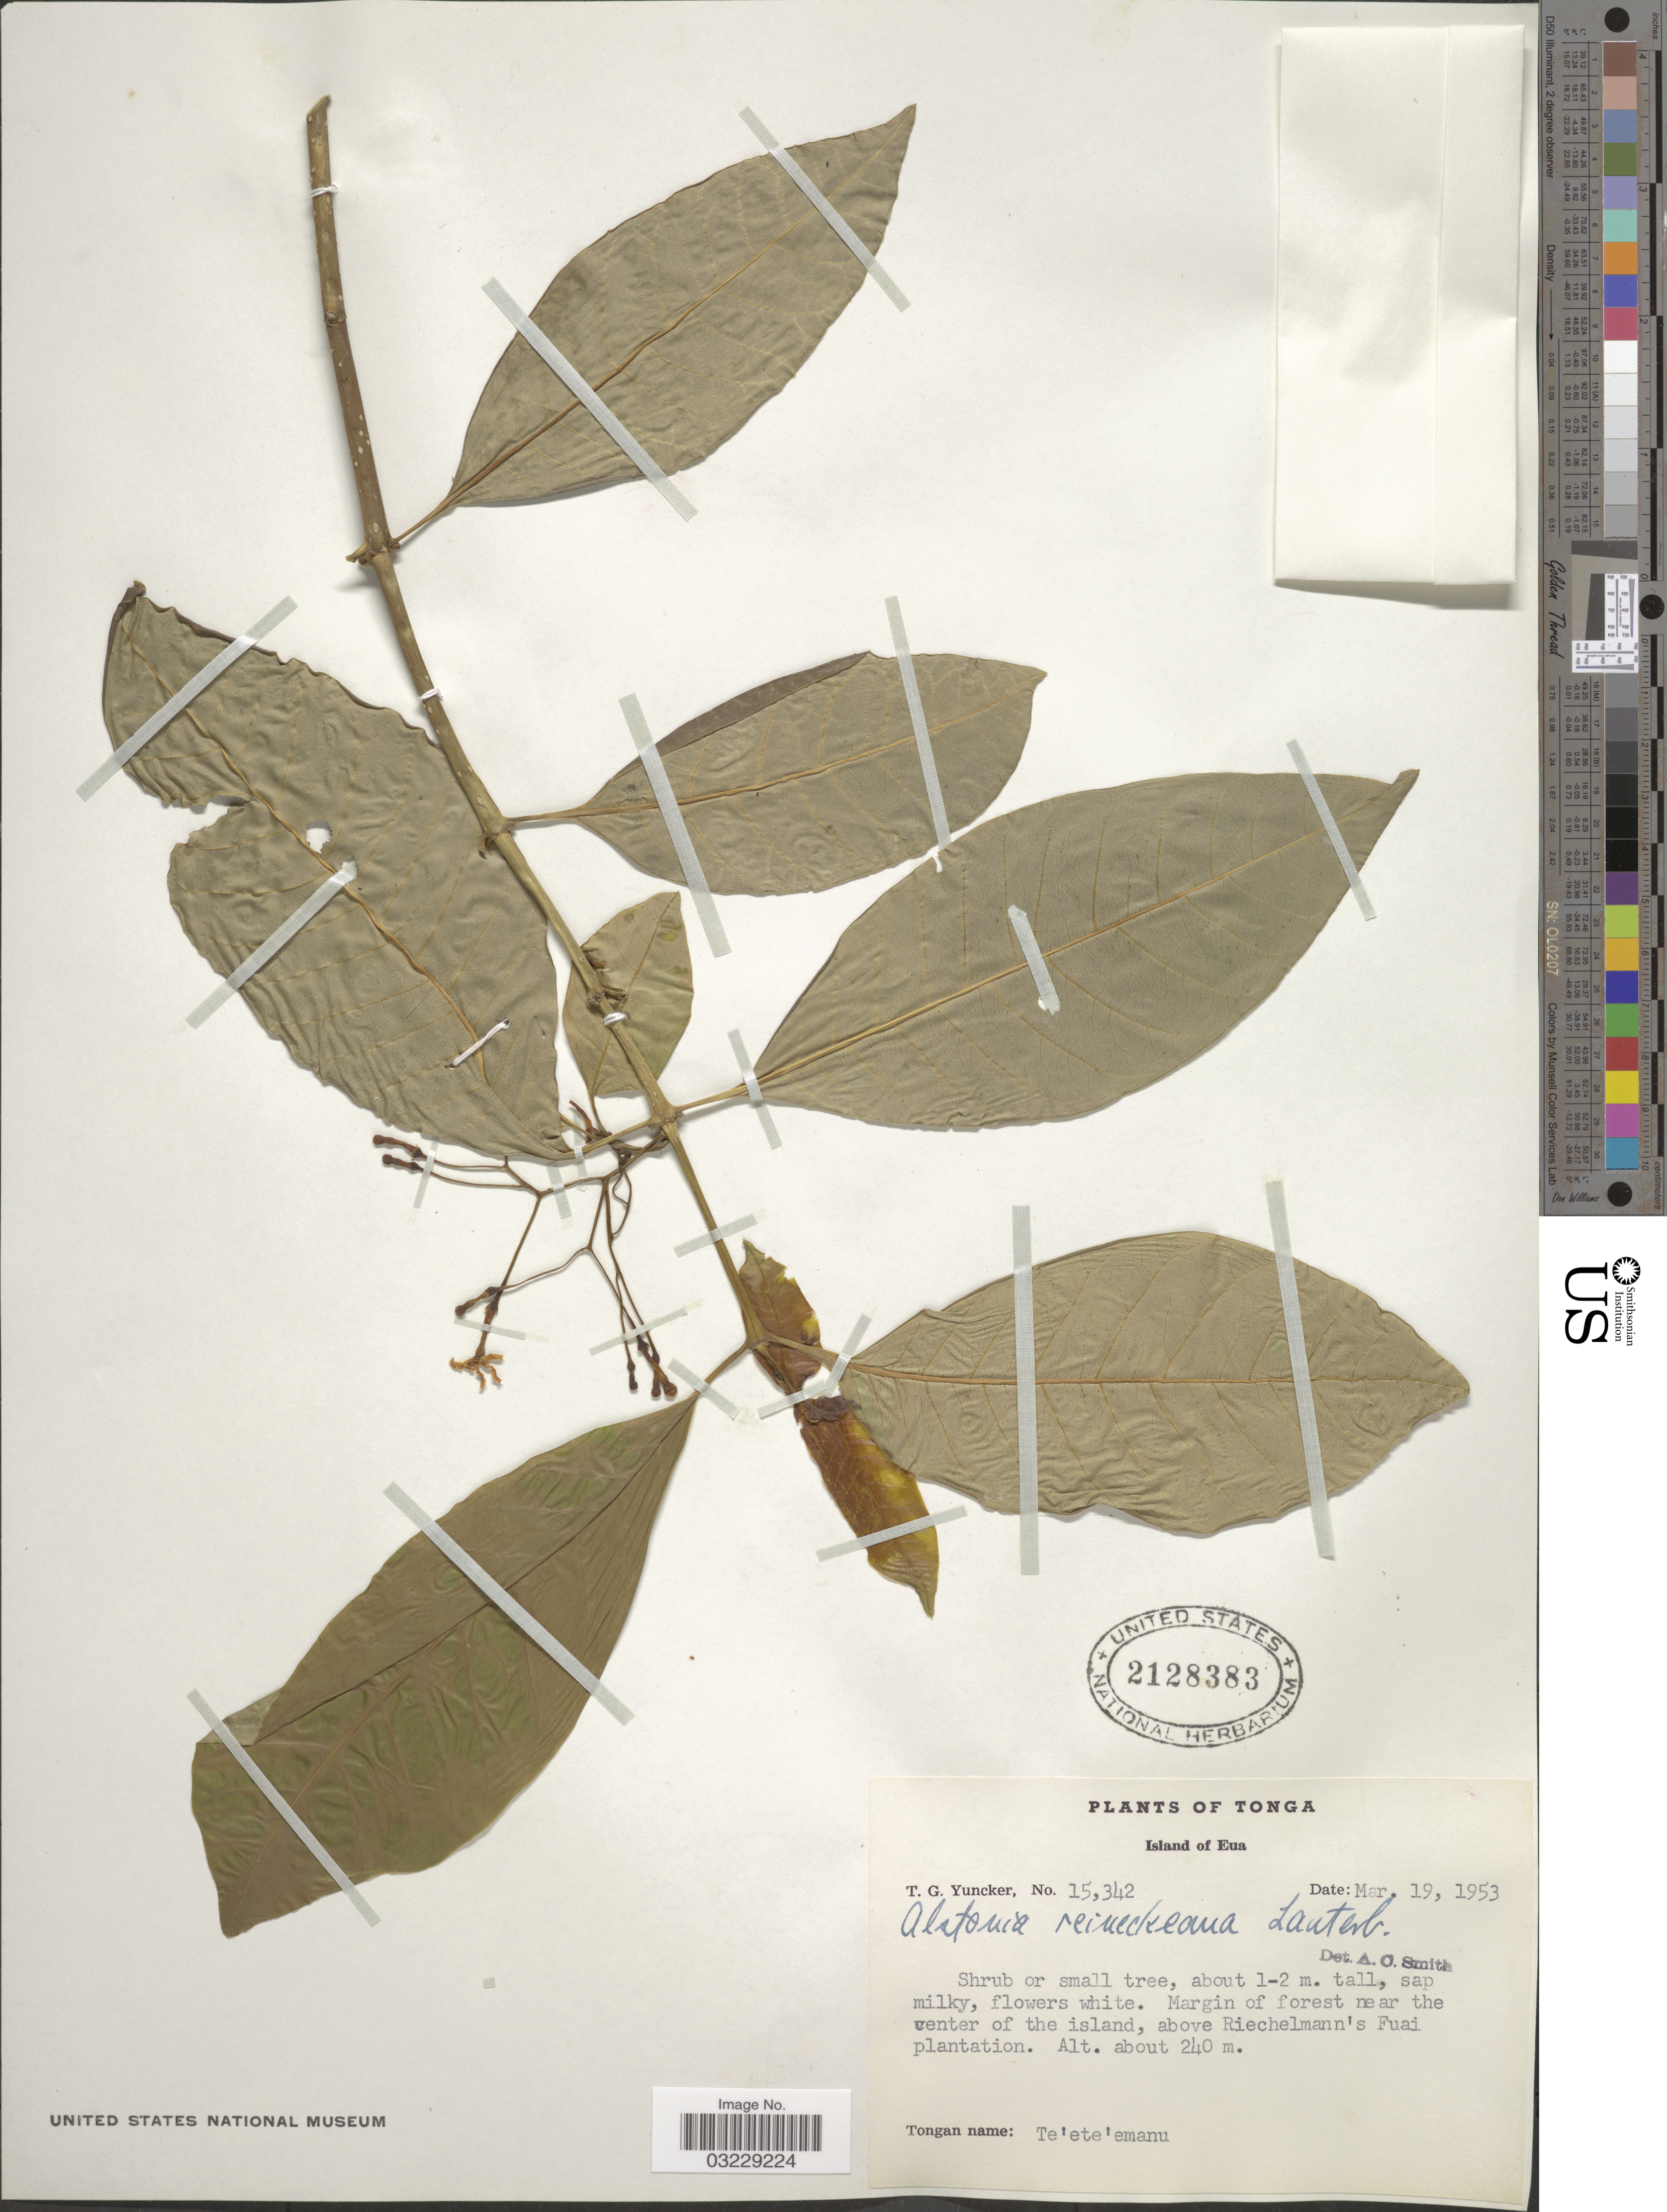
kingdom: Plantae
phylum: Tracheophyta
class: Magnoliopsida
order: Gentianales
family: Apocynaceae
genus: Alstonia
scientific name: Alstonia costata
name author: (G. Forst.) R. Br.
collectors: T. G. Yuncker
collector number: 15342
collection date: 1953-03-19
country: Tonga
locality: Island of Eua. Margin of forest near the venter of the island, above Riechelmann's Fuai plantation.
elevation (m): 240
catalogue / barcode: US 2128383